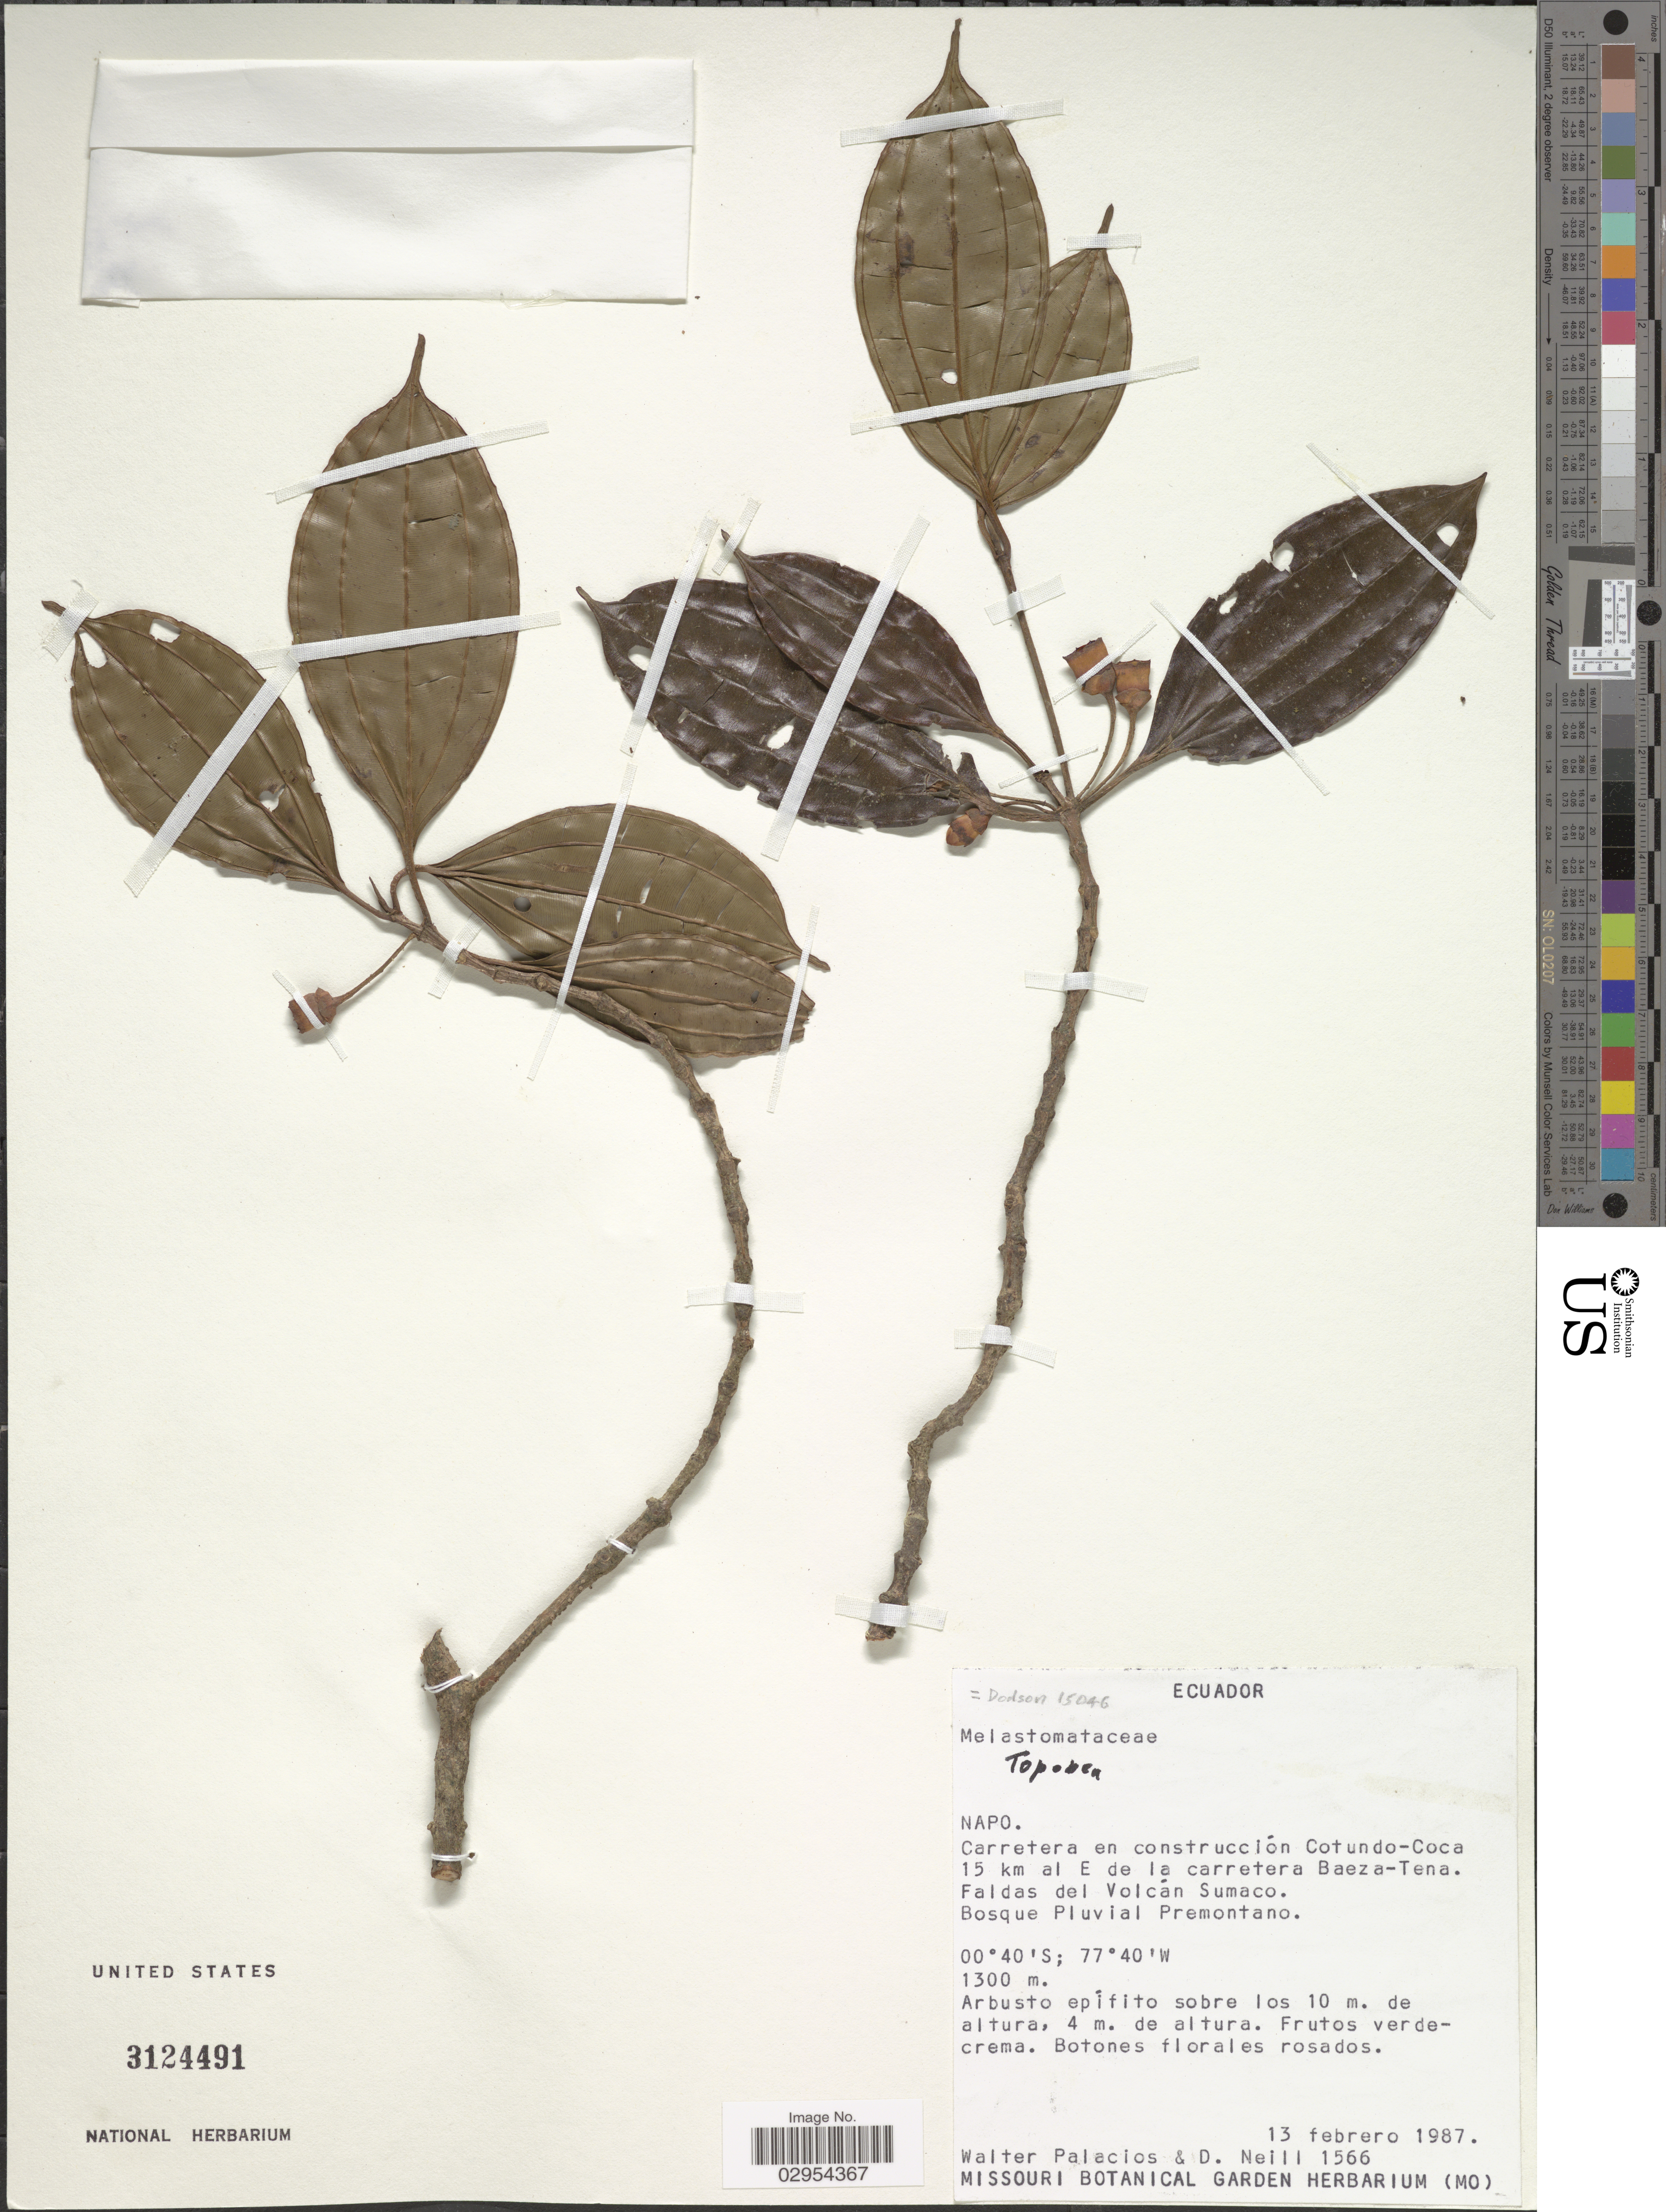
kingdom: Plantae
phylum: Tracheophyta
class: Magnoliopsida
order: Myrtales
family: Melastomataceae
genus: Topobea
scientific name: Topobea sp.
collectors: W. Palacios & D. Neill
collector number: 1566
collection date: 1987-02-13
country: Ecuador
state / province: Napo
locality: Carretera en construcción Cotundo-Coca 15 km al E de la carretera Baeza-Tena. Faldas del Volcán Sumaco.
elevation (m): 1300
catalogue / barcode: US 3124491